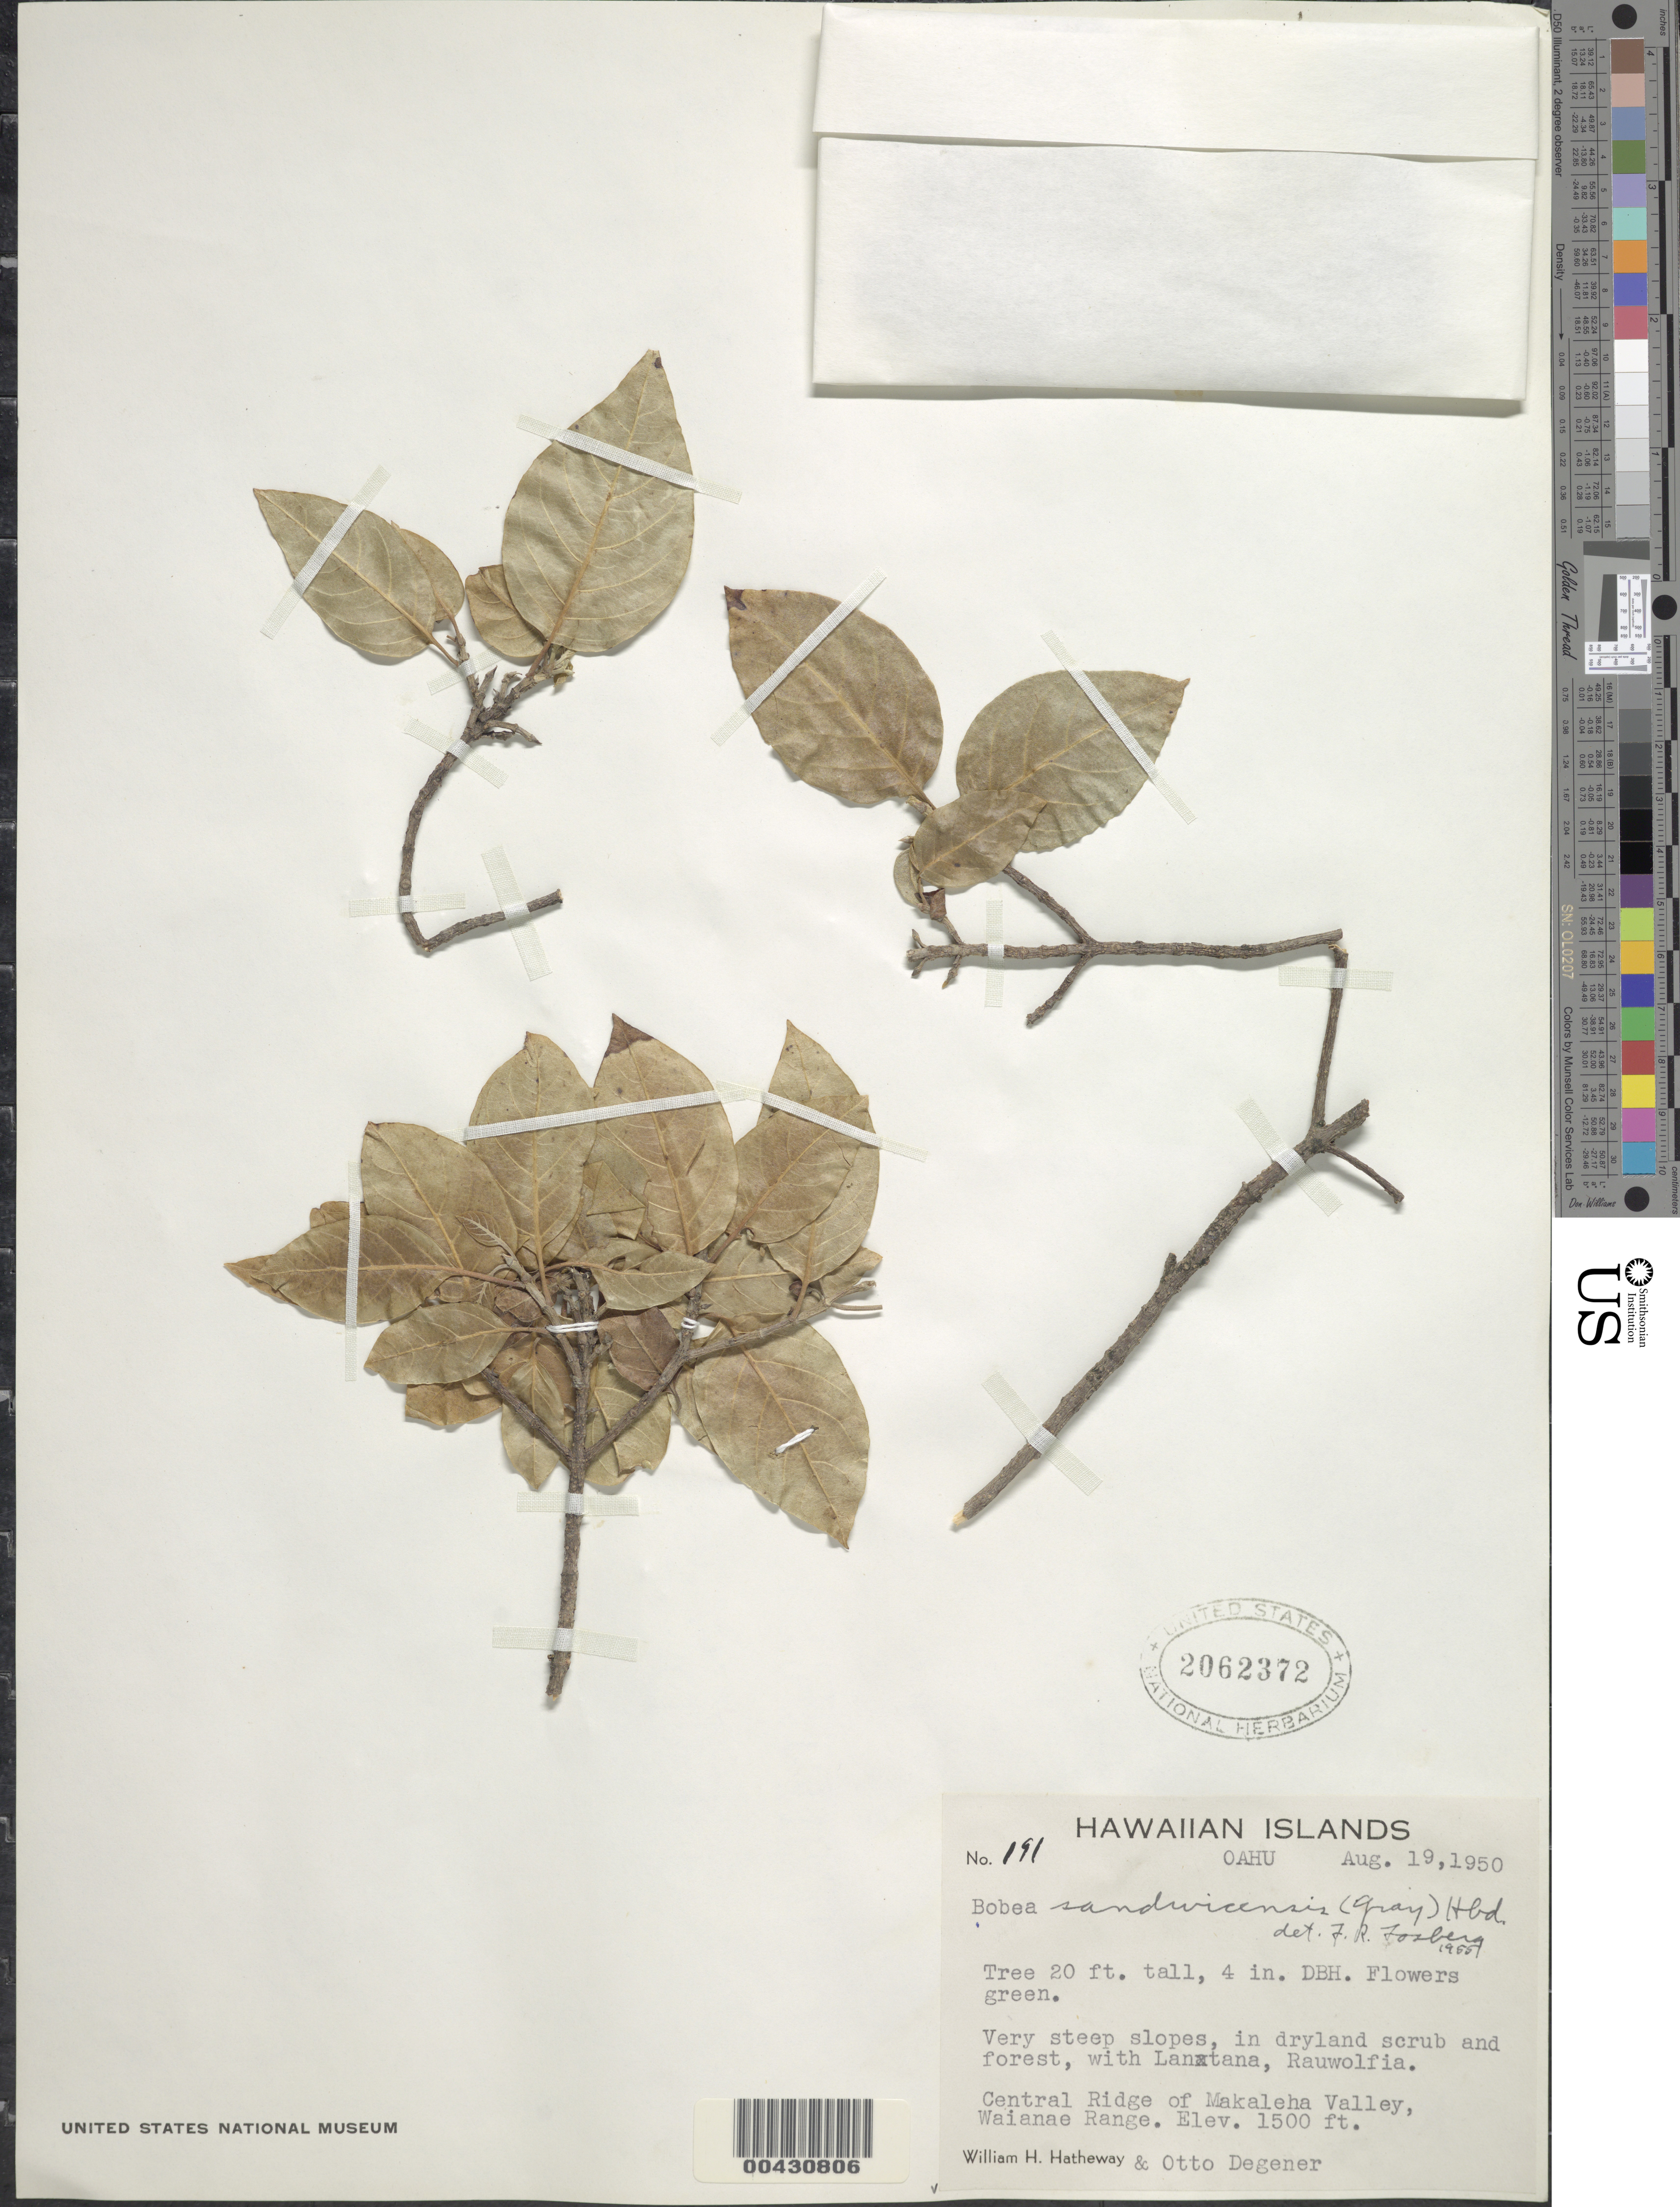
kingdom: Plantae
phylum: Tracheophyta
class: Magnoliopsida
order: Gentianales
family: Rubiaceae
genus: Bobea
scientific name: Bobea sandwicensis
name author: (A. Gray) Hillebr.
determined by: Fosberg, F. R.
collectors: W. H. Hatheway & O. Degener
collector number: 191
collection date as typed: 19 Aug 1950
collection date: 1950-08-19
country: United States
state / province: Hawaii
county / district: Honolulu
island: Oahu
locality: Central Ridge of Makaleha Valley, Waianae Range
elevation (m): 457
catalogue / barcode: US 2062372